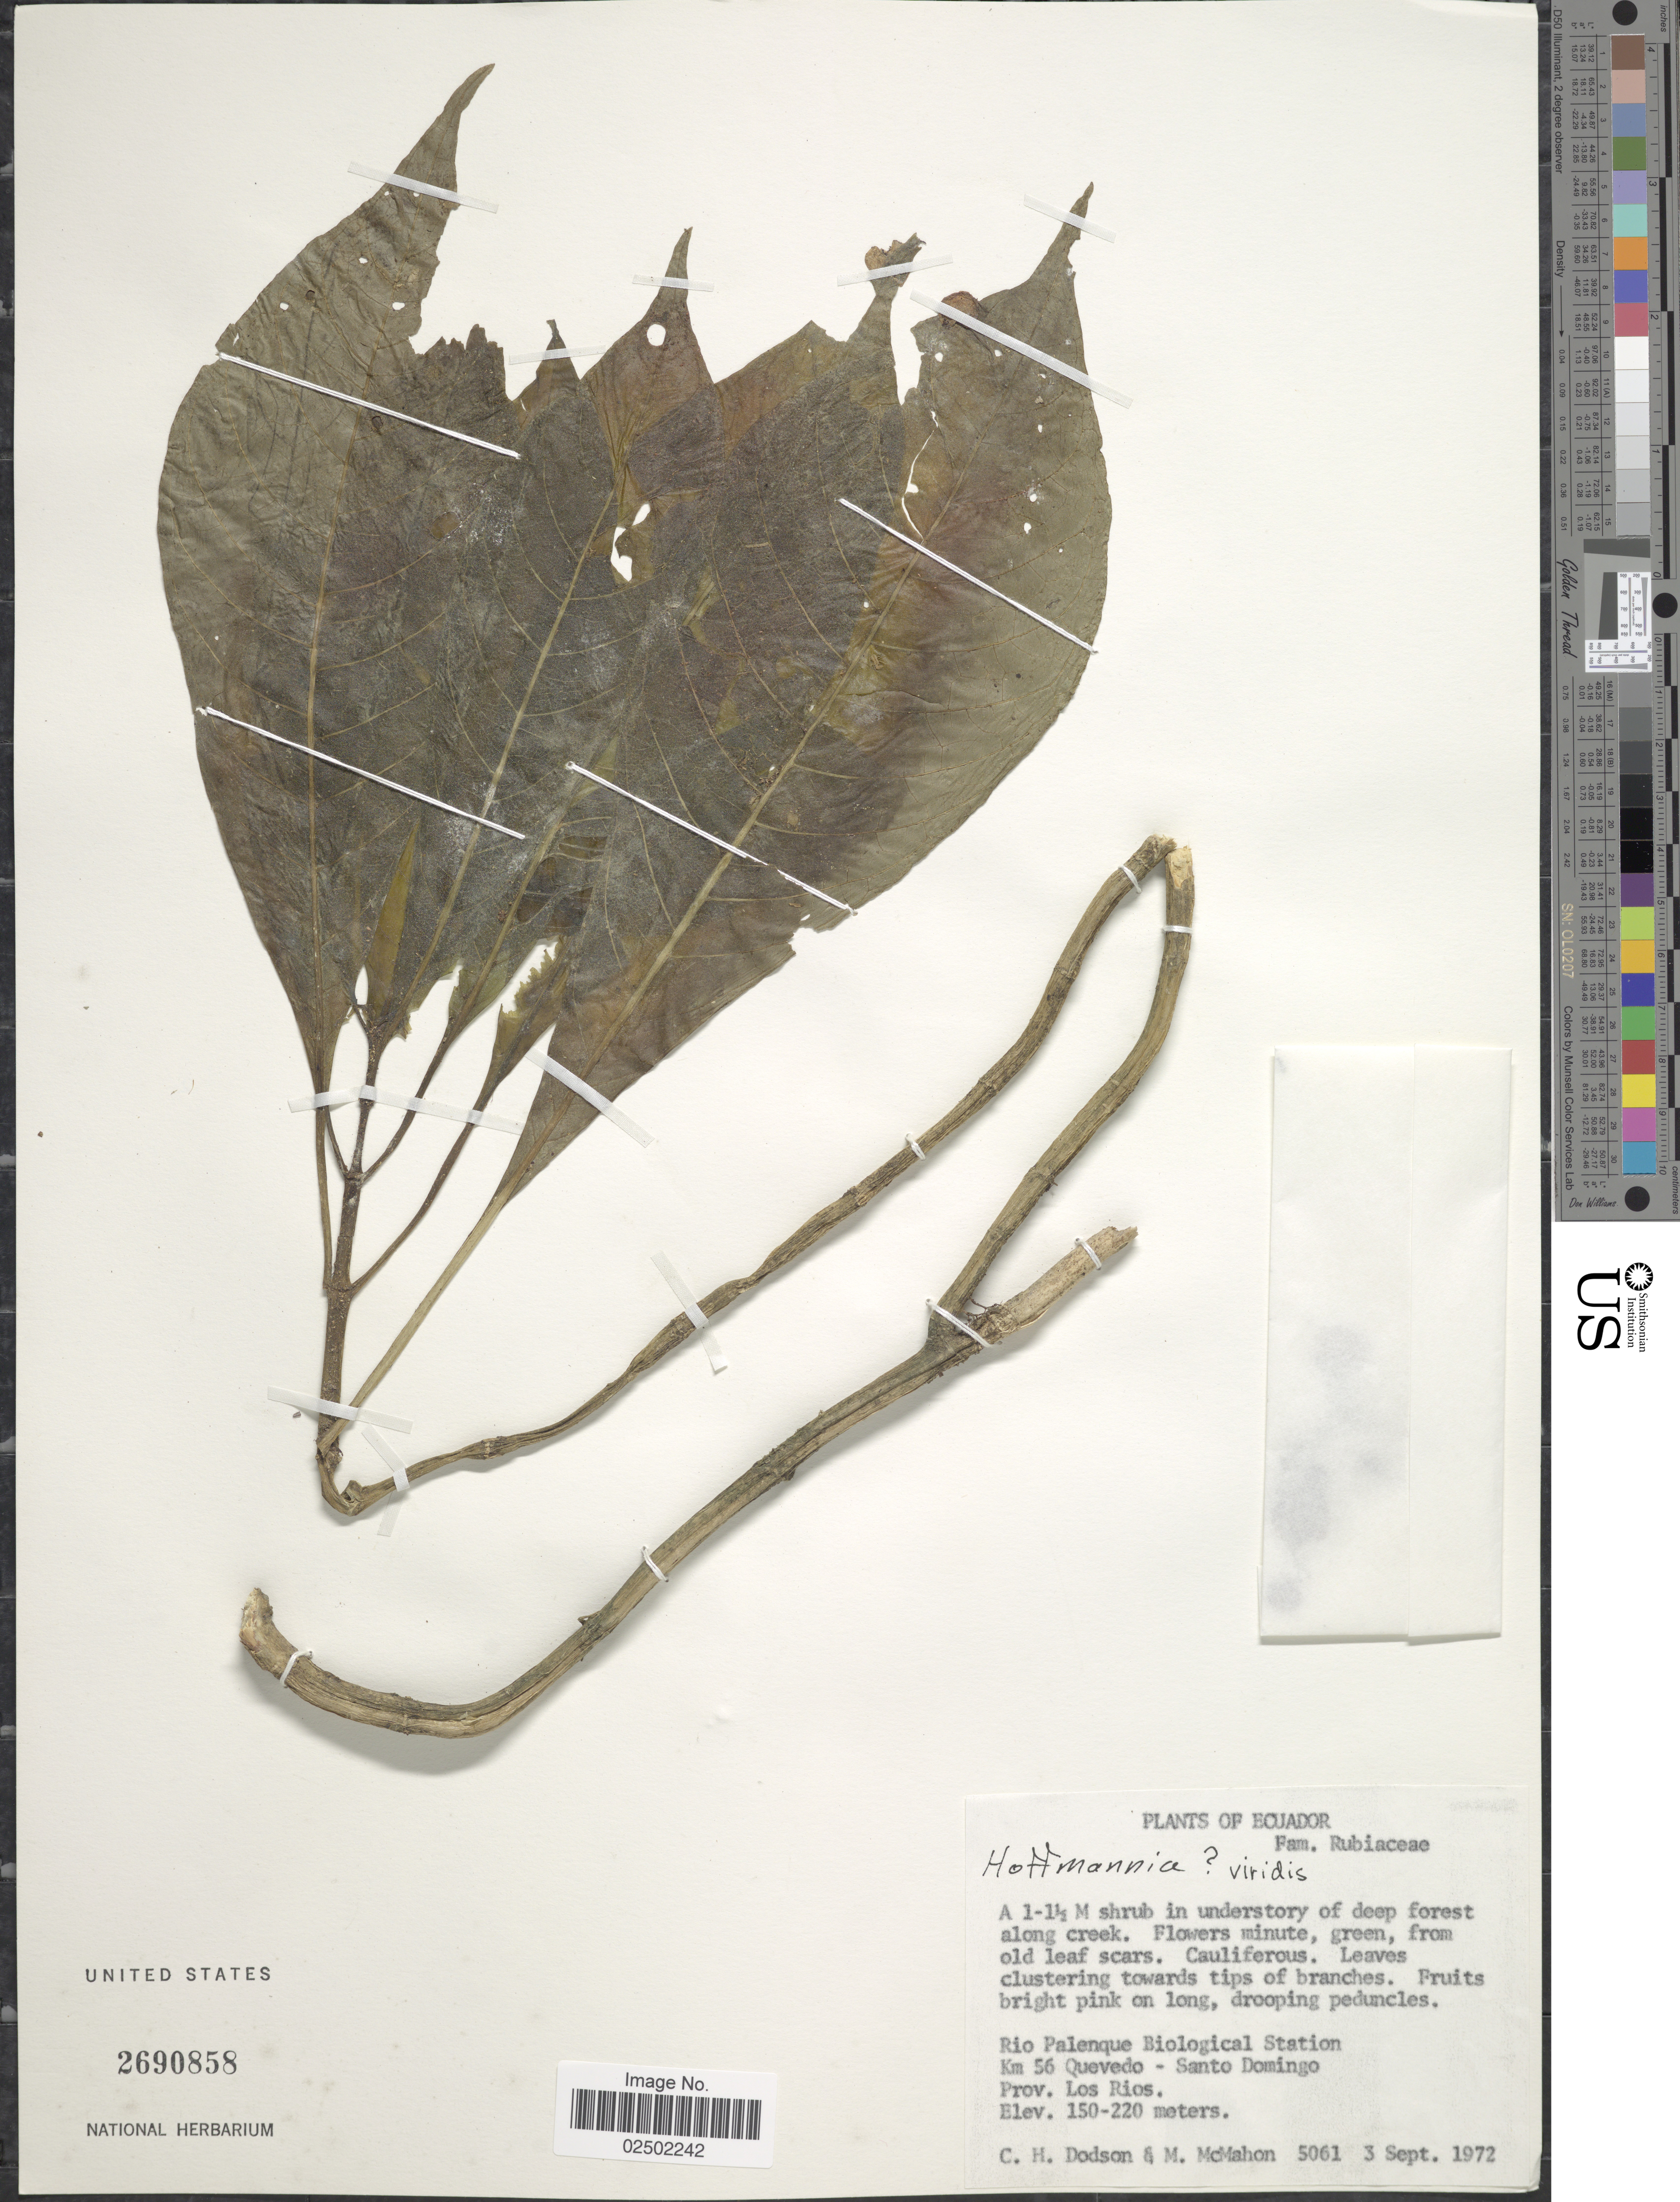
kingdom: Plantae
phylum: Tracheophyta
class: Magnoliopsida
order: Gentianales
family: Rubiaceae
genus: Hoffmannia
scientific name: Hoffmannia viridis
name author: Rusby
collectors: C. H. Dodson & M. McMahon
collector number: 5061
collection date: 1972-09-03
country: Ecuador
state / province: Los Ríos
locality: Rio Palenque Biological Station, Km 56 Quevedo, Santo Domingo, Prov. Los Rios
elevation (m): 150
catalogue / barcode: US 2690858